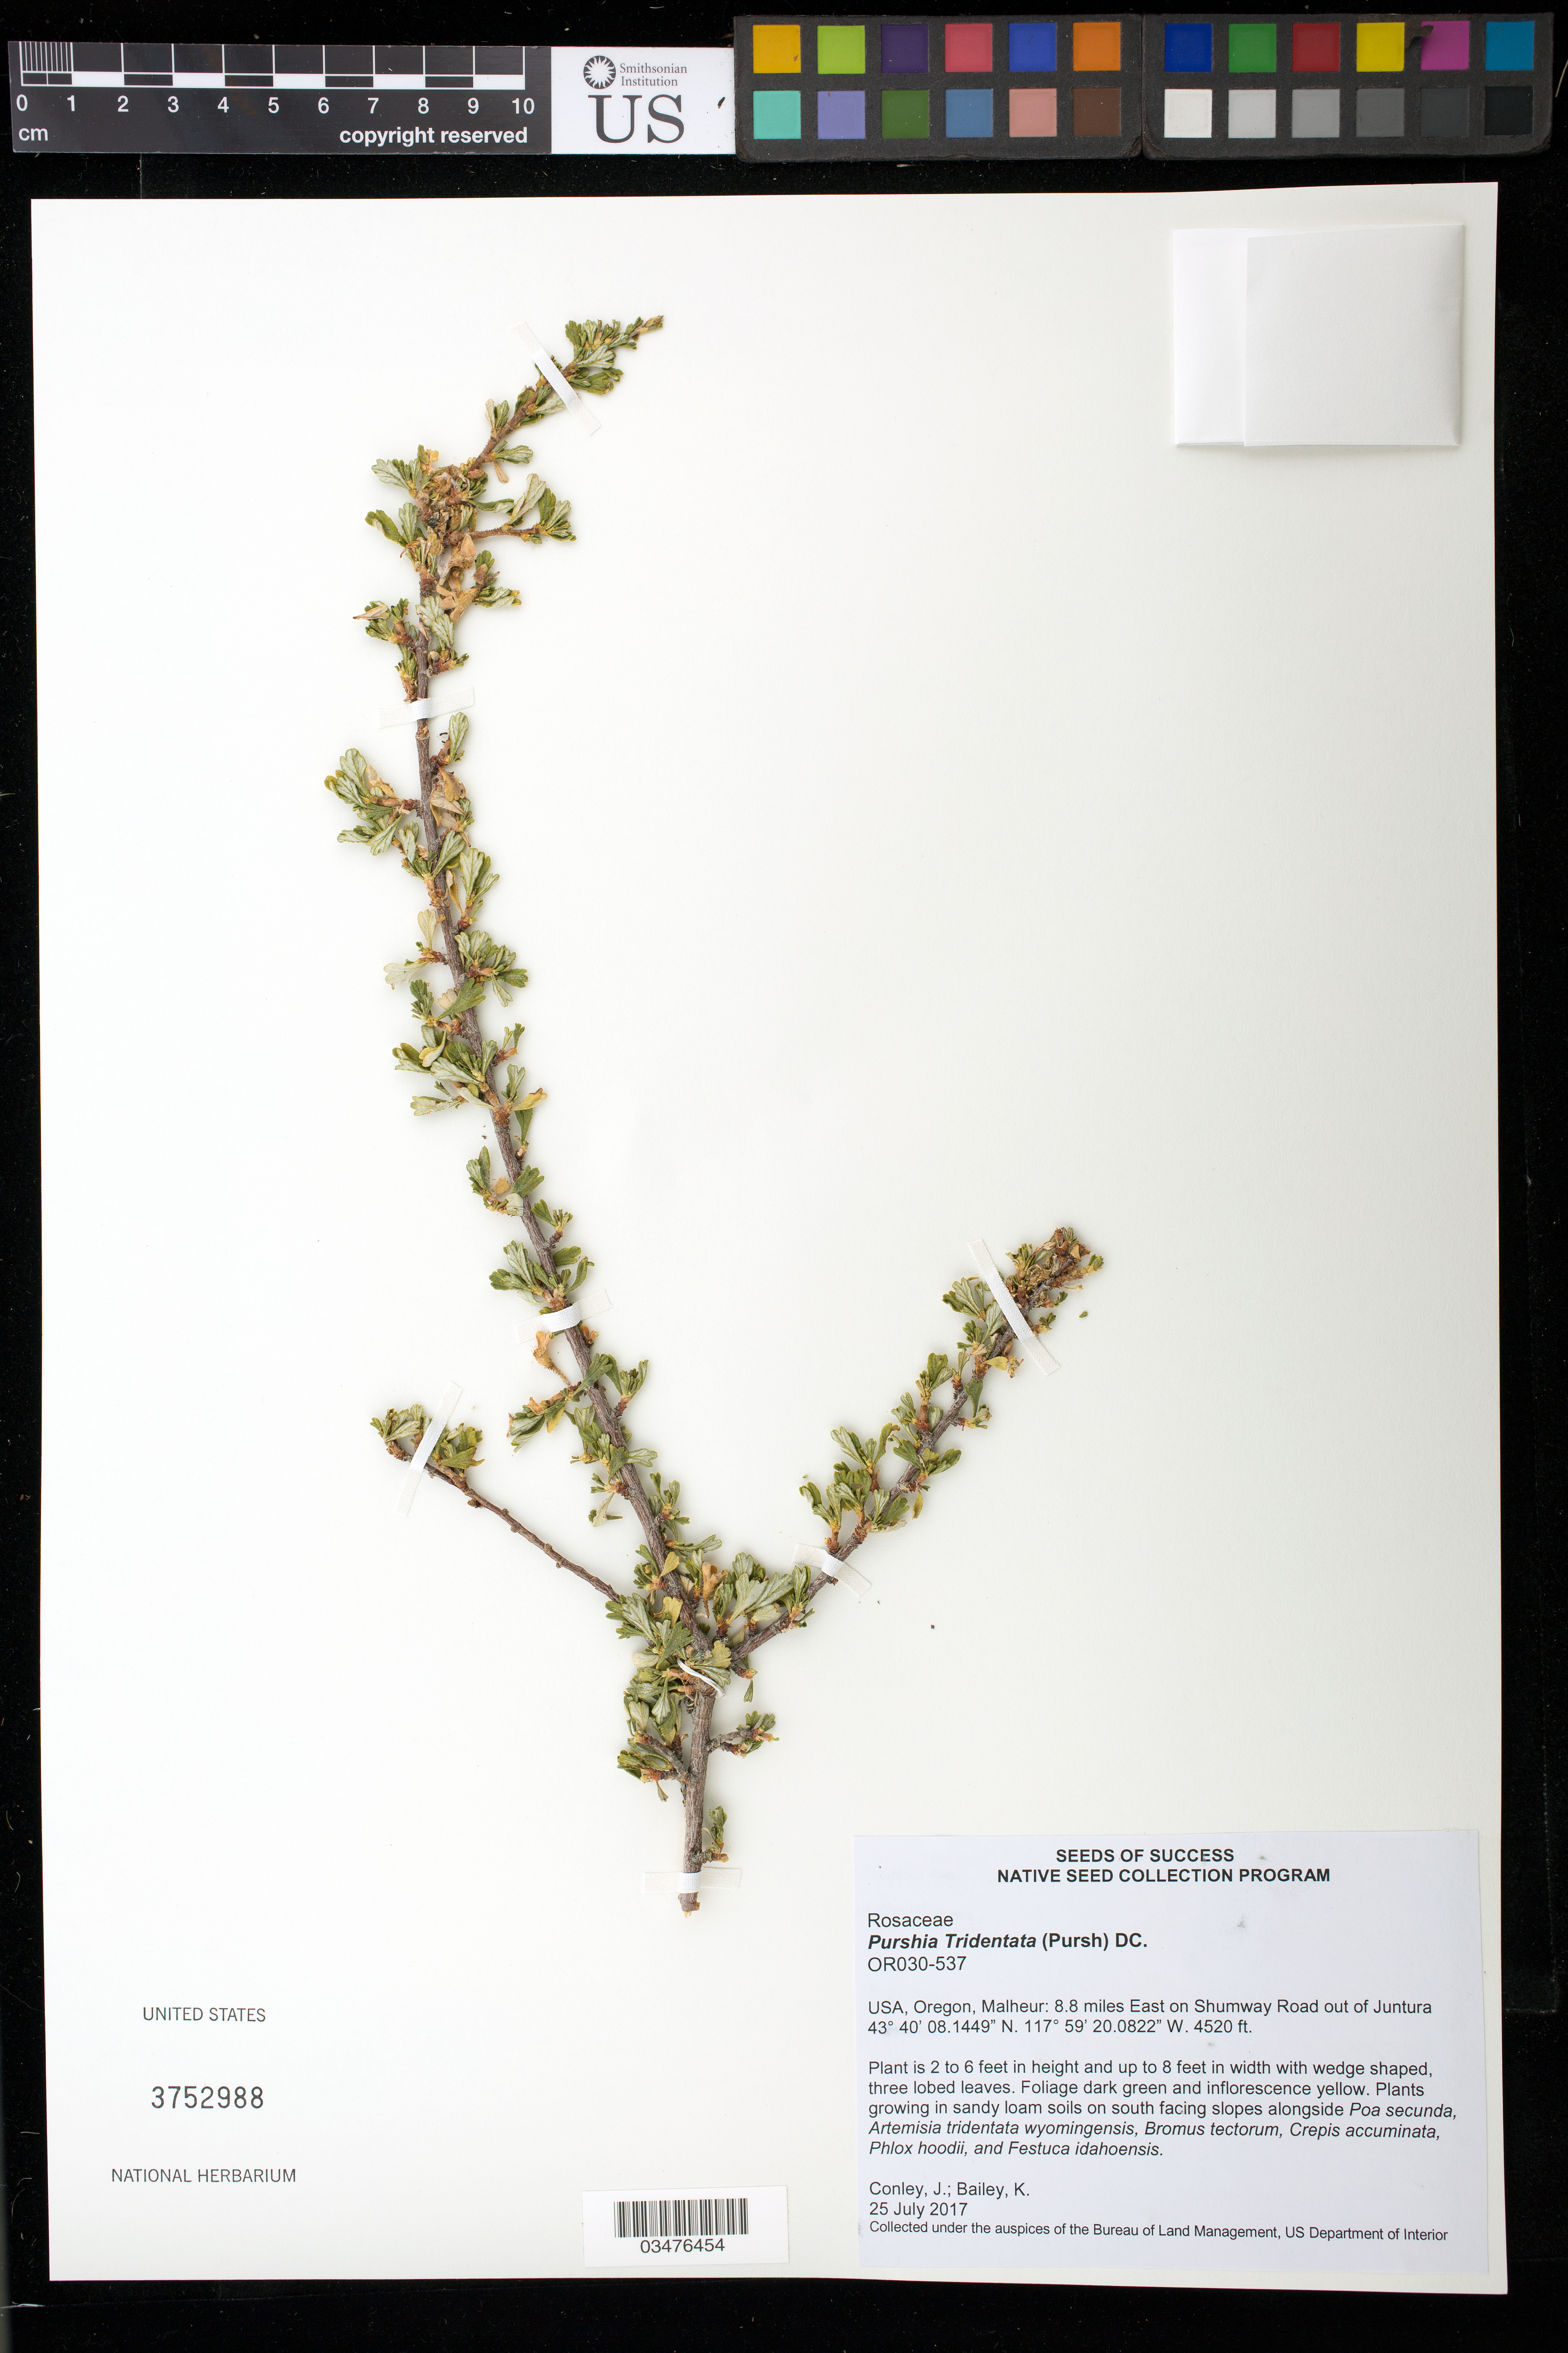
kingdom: Plantae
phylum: Tracheophyta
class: Magnoliopsida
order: Rosales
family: Rosaceae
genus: Purshia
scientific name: Purshia tridentata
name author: (Pursh) DC.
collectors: J. Conley & K. Bailey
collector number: OR030-537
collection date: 2017-07-25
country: United States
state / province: Oregon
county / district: Malheur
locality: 8.8 mi. E on Shumway Road out of Juntura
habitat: Southern facing slope, fairly intact native vegetative community.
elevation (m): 1378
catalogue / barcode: US 3752988